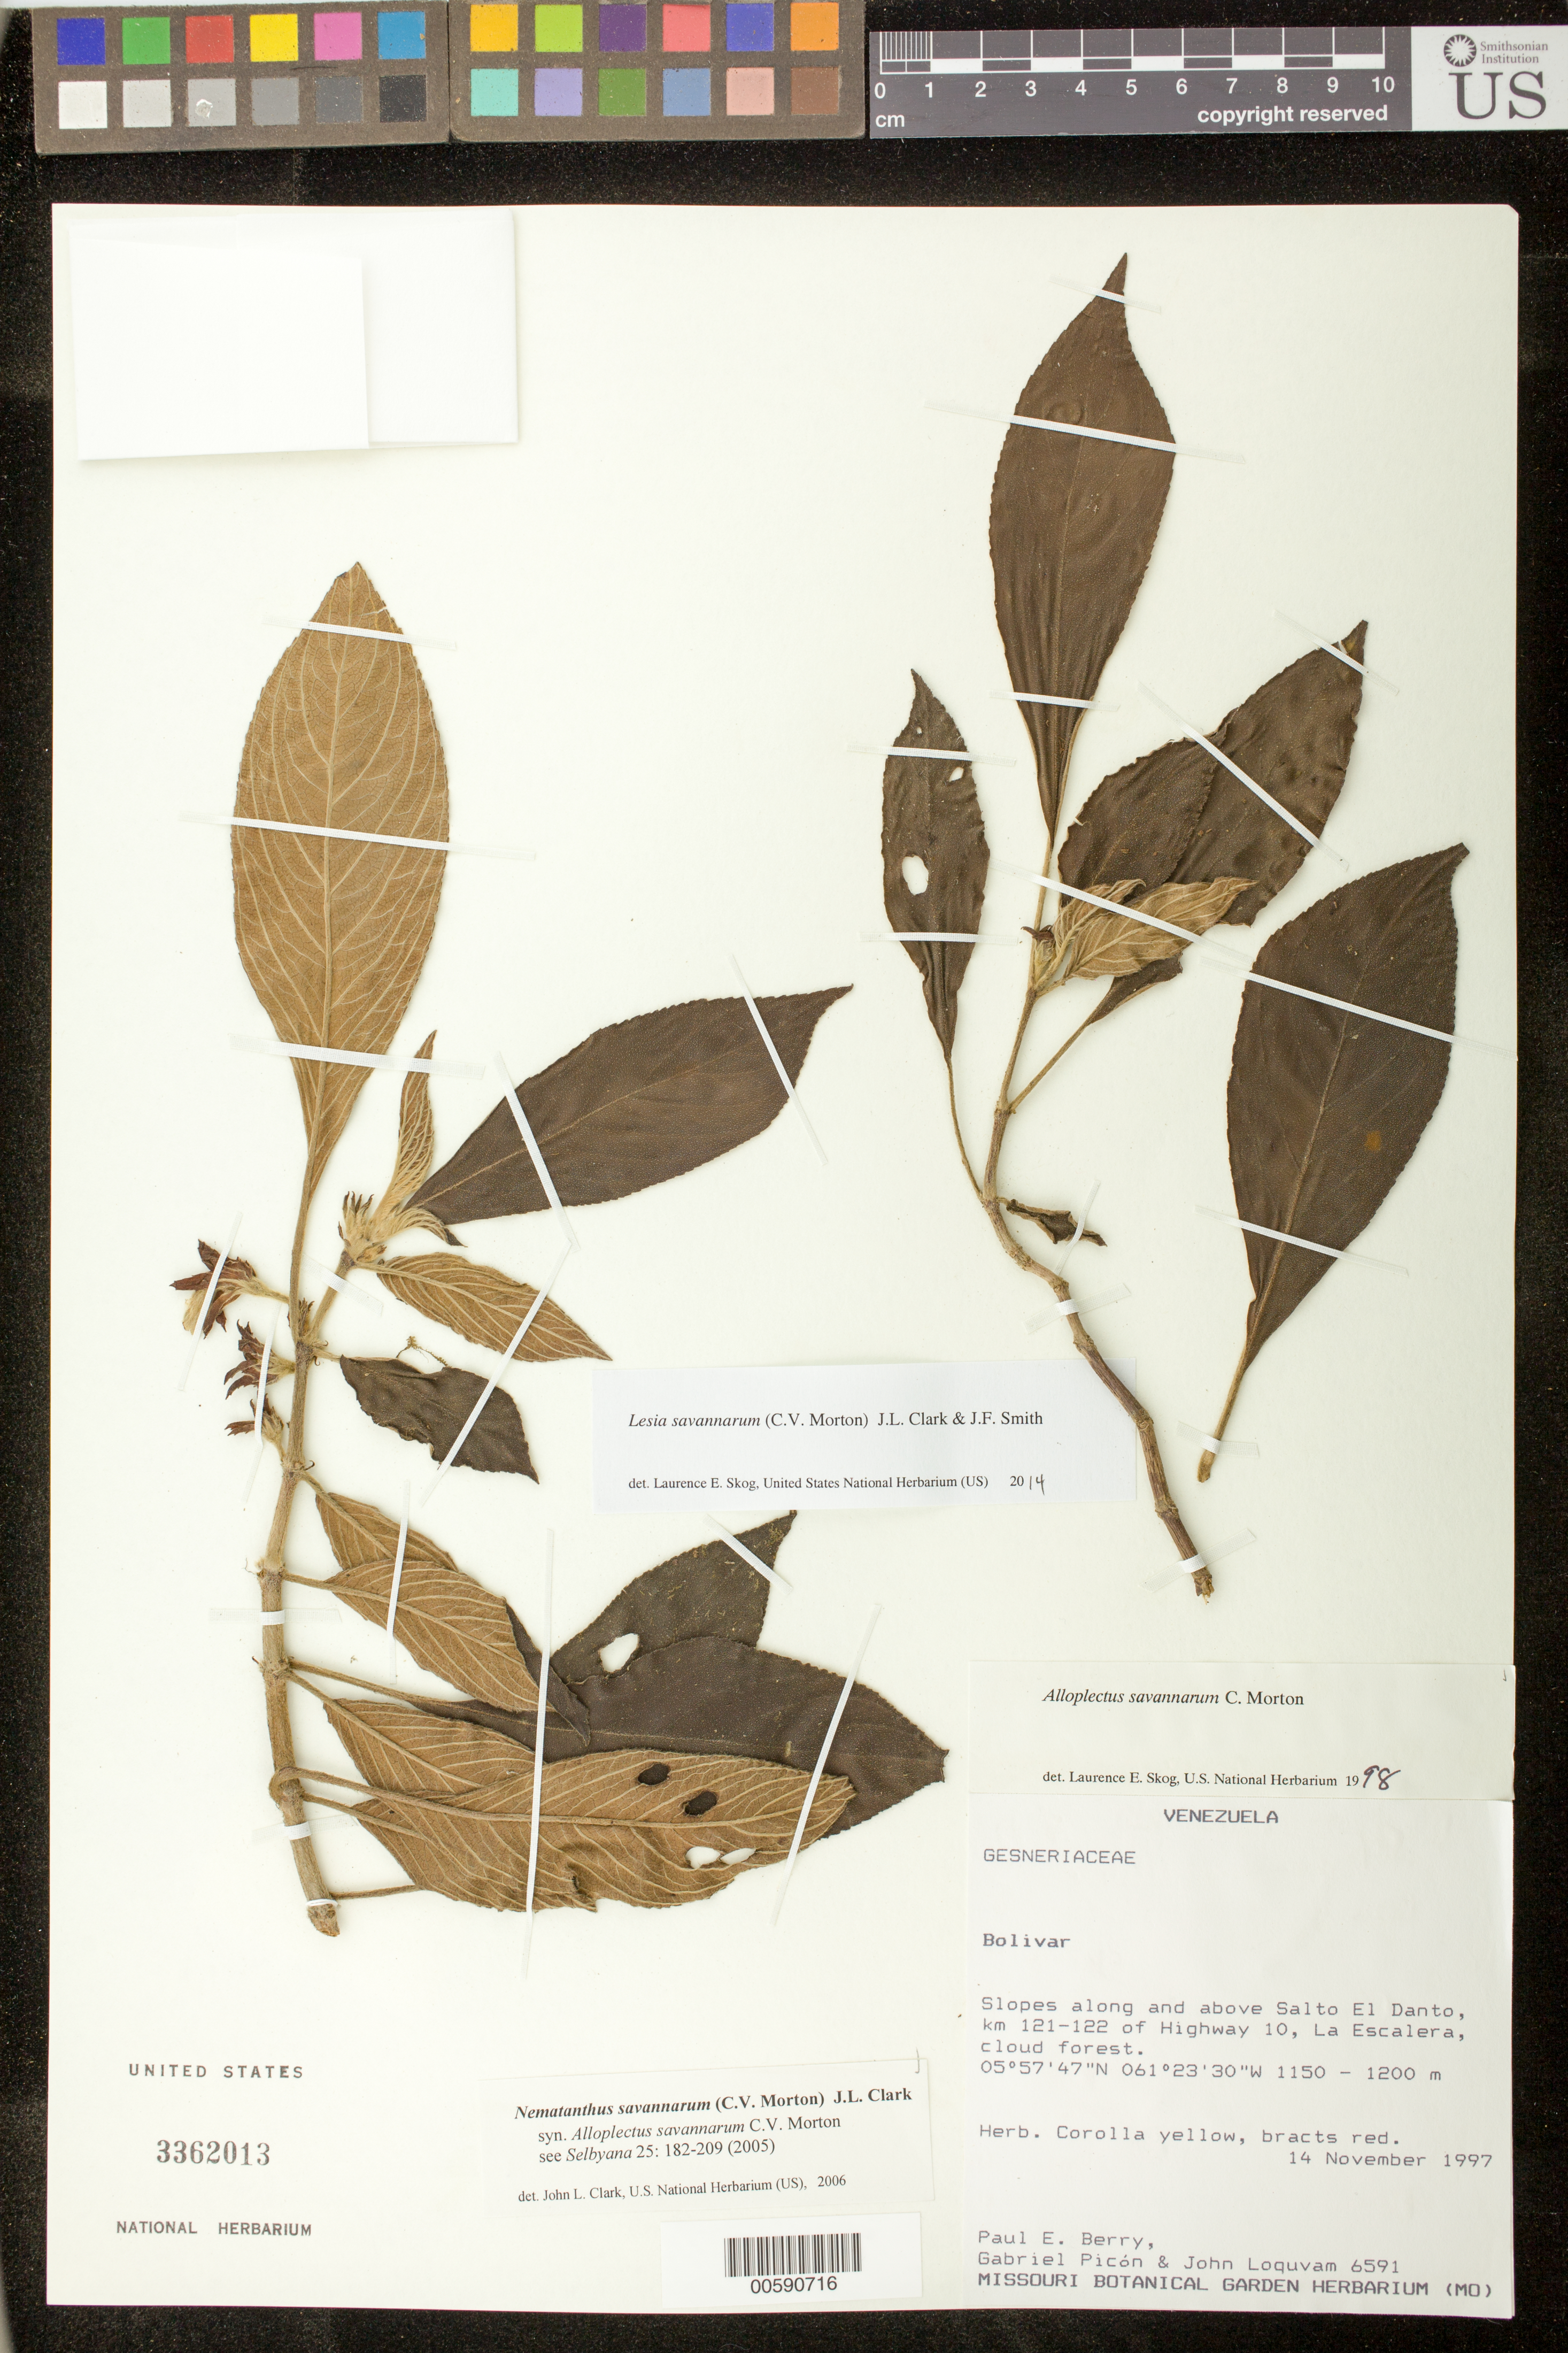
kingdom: Plantae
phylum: Tracheophyta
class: Magnoliopsida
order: Lamiales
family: Gesneriaceae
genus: Lesia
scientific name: Lesia savannarum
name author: (C.V. Morton) J.L. Clark & J.F. Sm.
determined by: Skog, Laurence E.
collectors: P. E. Berry, G. Picón Navas & J. Loquvam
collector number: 6591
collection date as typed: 14 Nov 1997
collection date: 1997-11-14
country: Venezuela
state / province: Bolívar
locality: Slopes along and above Salto El Danto, km 121-122 of Highway 10, La Escalera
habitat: Cloud forest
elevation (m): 1200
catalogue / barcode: US 3362013